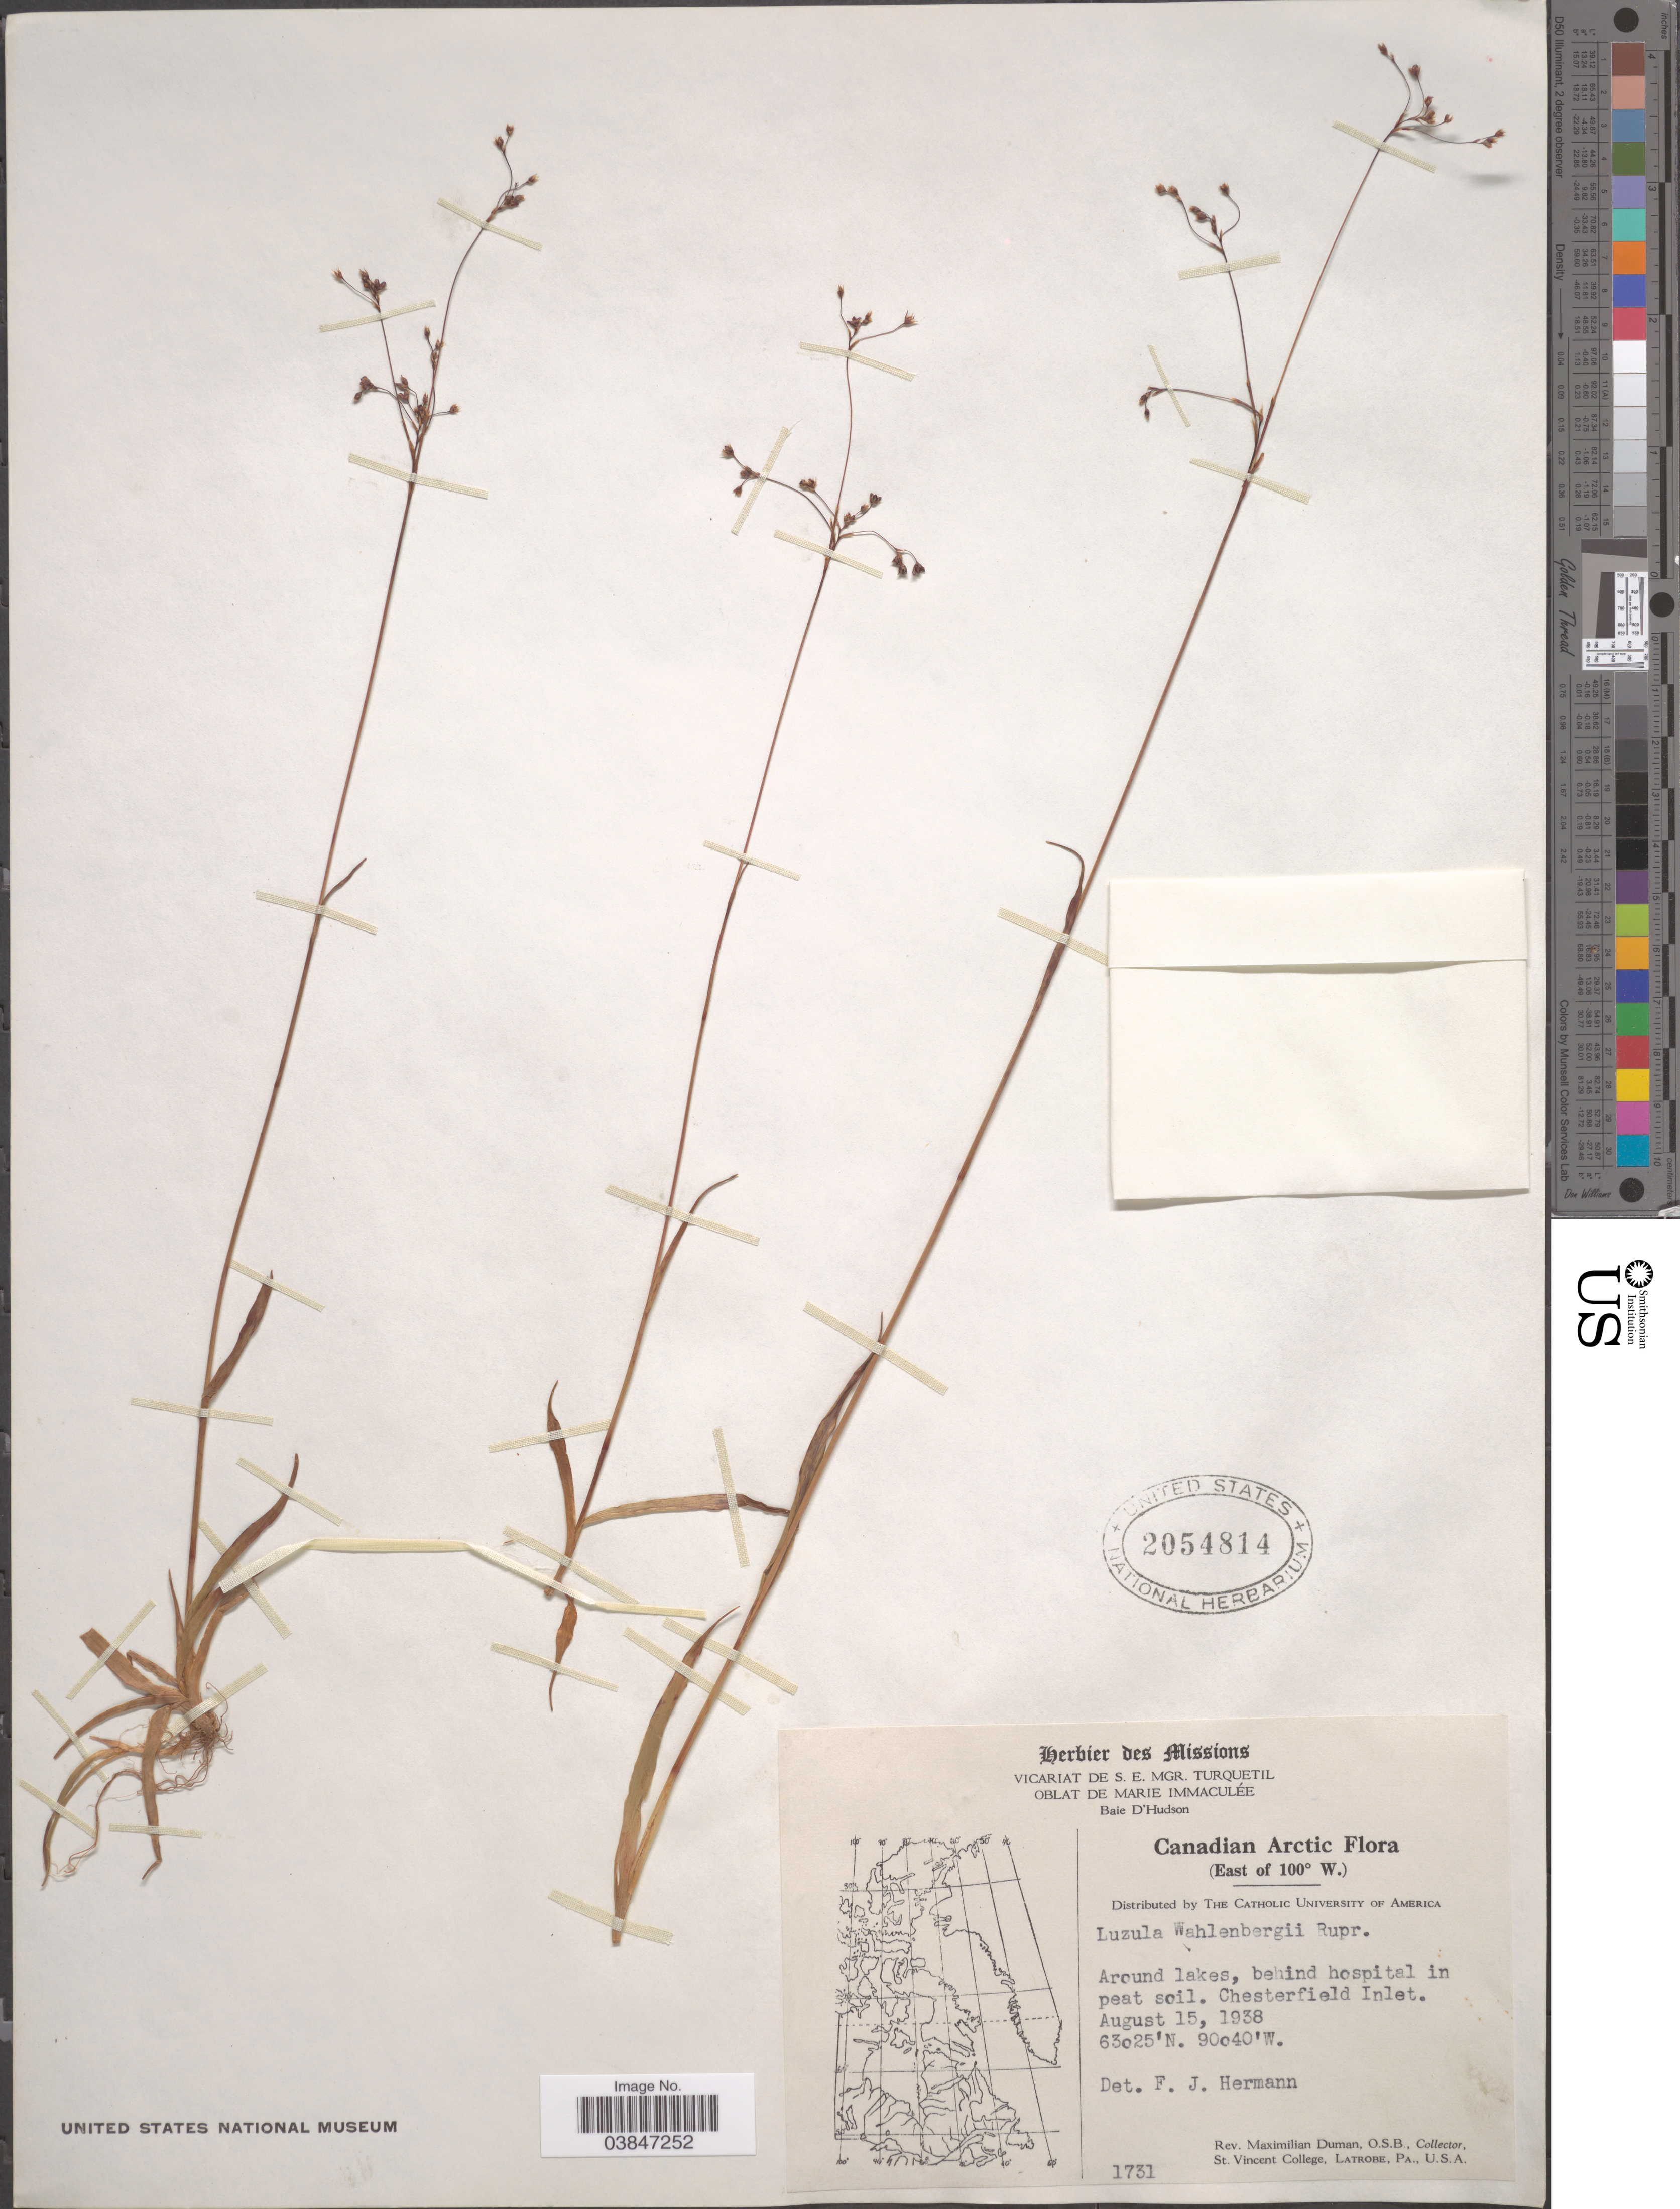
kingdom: Plantae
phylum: Tracheophyta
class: Liliopsida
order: Poales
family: Juncaceae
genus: Luzula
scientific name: Luzula wahlenbergii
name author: Rupr.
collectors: M. Duman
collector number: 1731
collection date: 1938-08-15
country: Canada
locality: Canadian Arctic. (East of 100º W.). Around lakes, behind hospitals in peat soil. Chesterfield Inlet.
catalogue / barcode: US 2054814